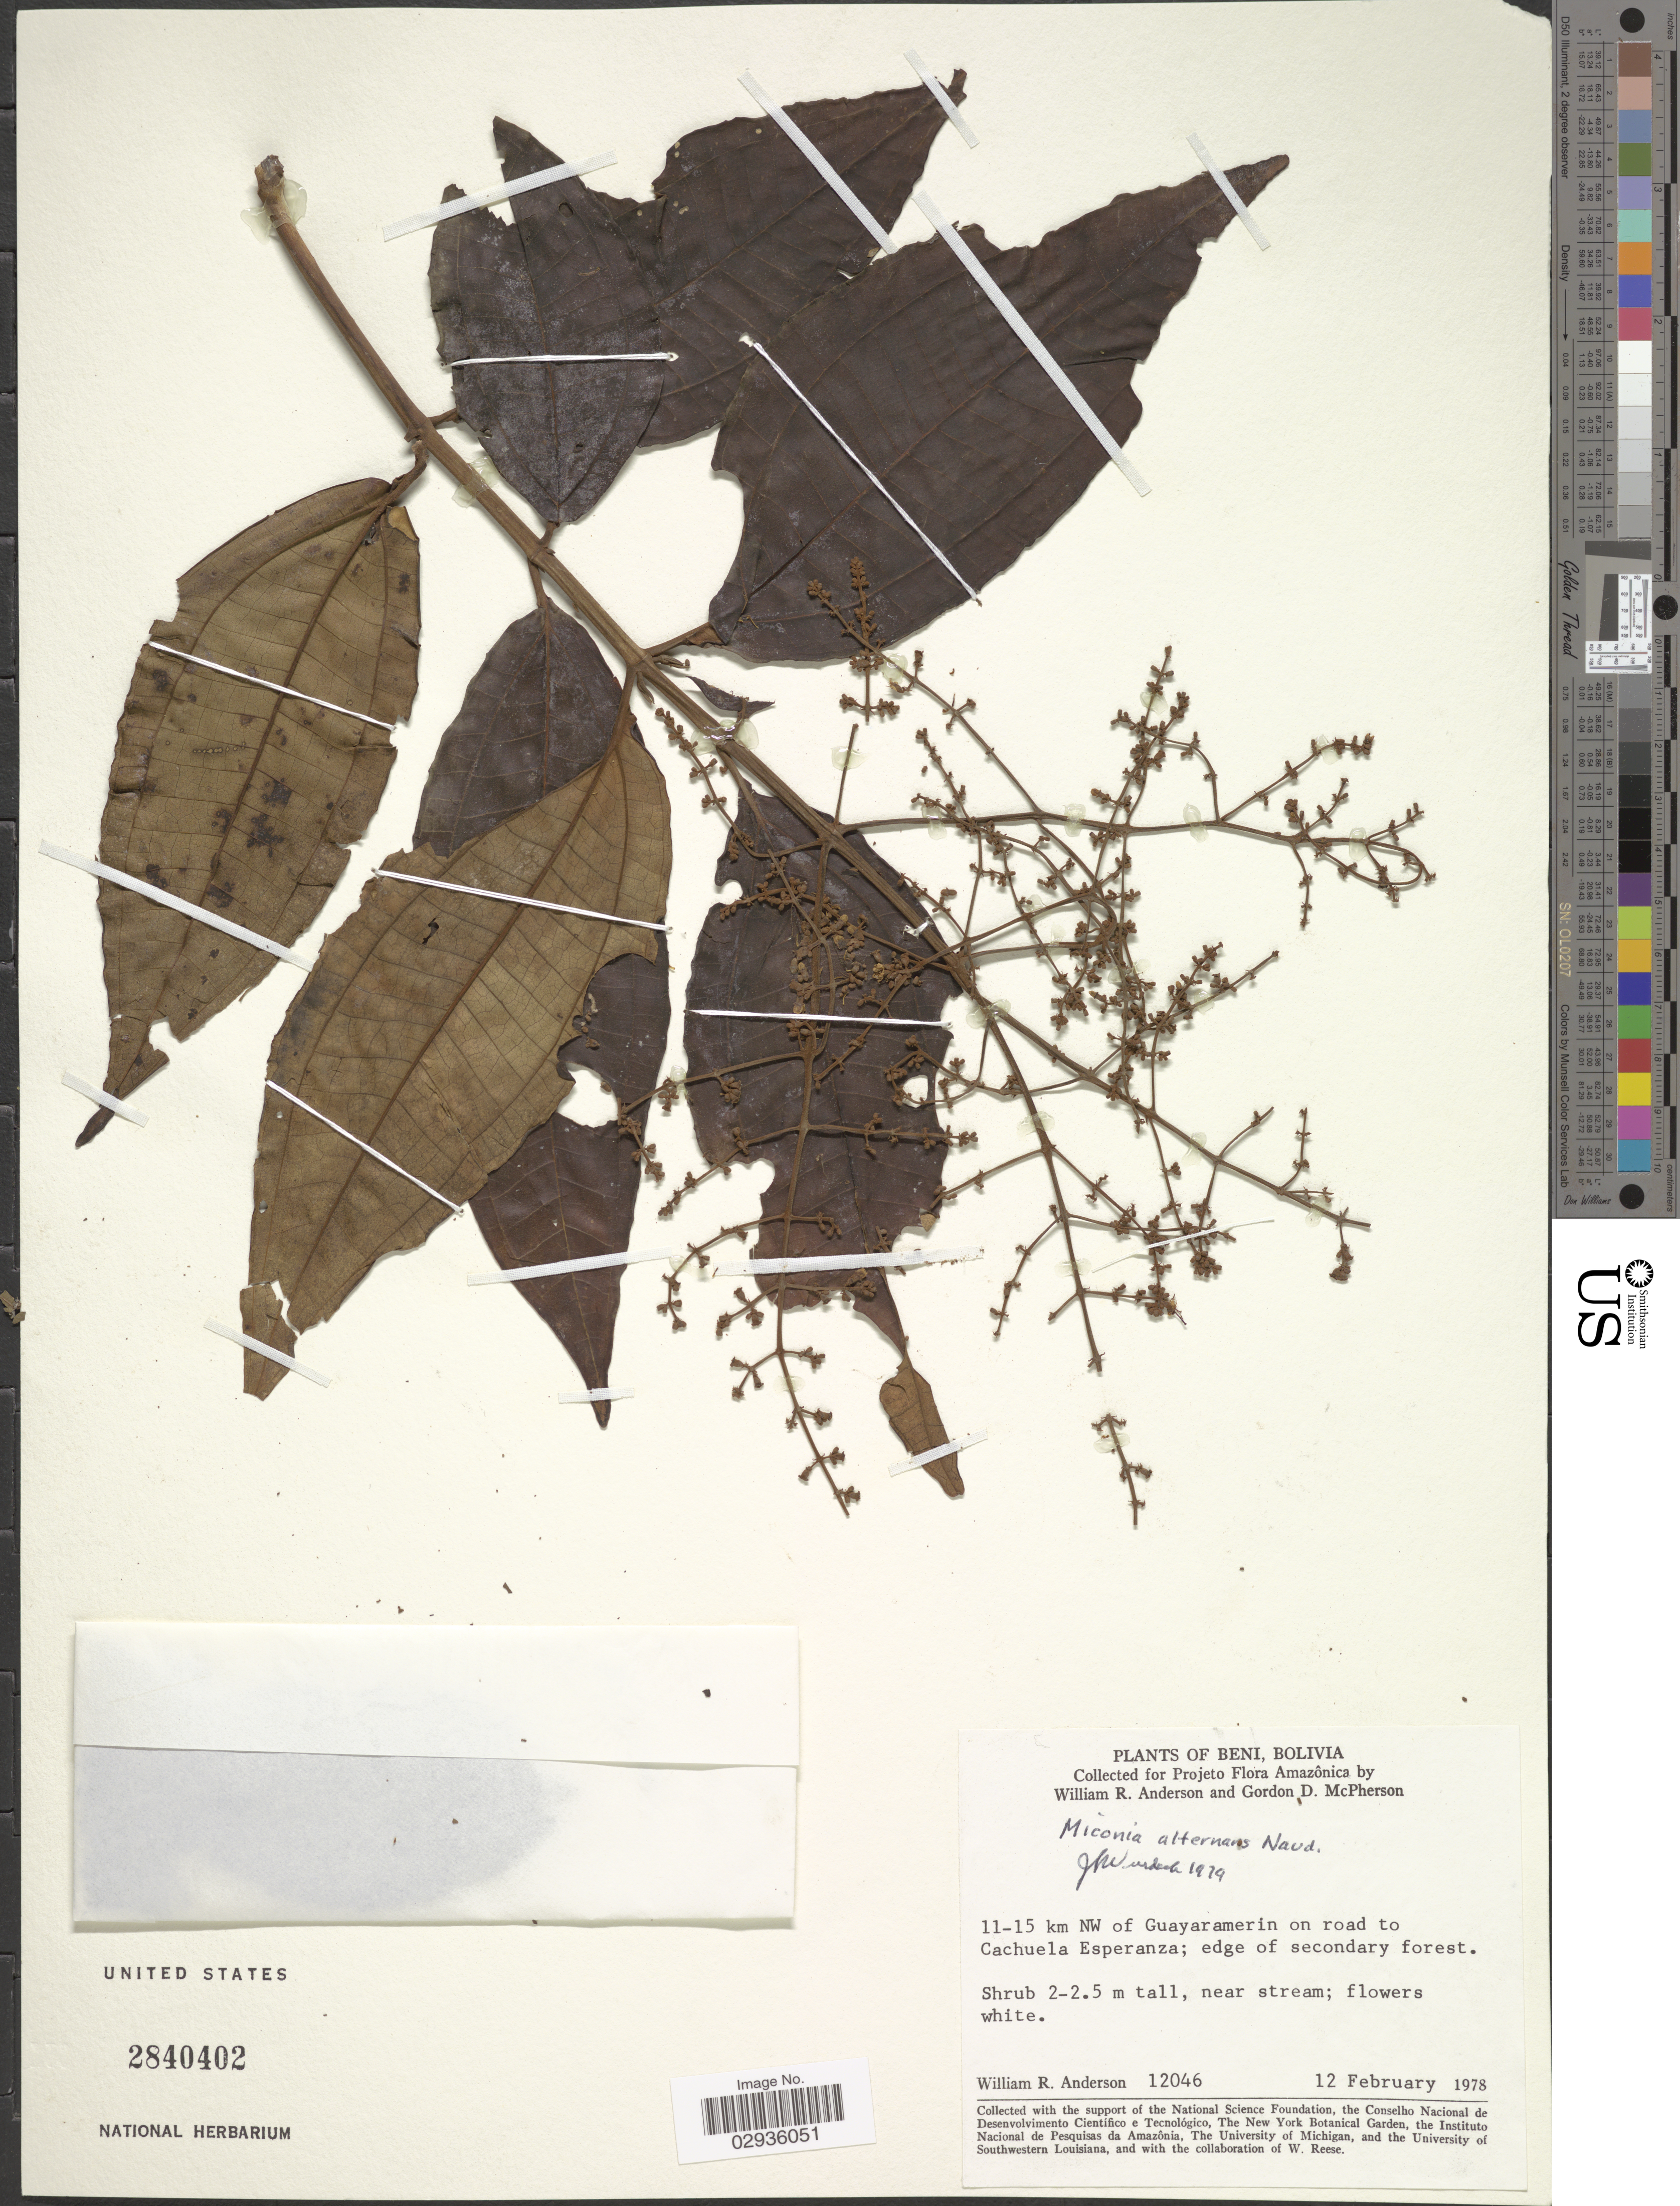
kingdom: Plantae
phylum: Tracheophyta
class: Magnoliopsida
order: Myrtales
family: Melastomataceae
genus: Miconia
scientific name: Miconia alternans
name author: Naudin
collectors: W. R. Anderson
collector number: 12046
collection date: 1978-02-12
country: Bolivia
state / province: Beni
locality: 11-15 km NW of Guayaramerin on road to Cachuela Esperanza; edge of secondary forest.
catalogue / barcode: US 2840402